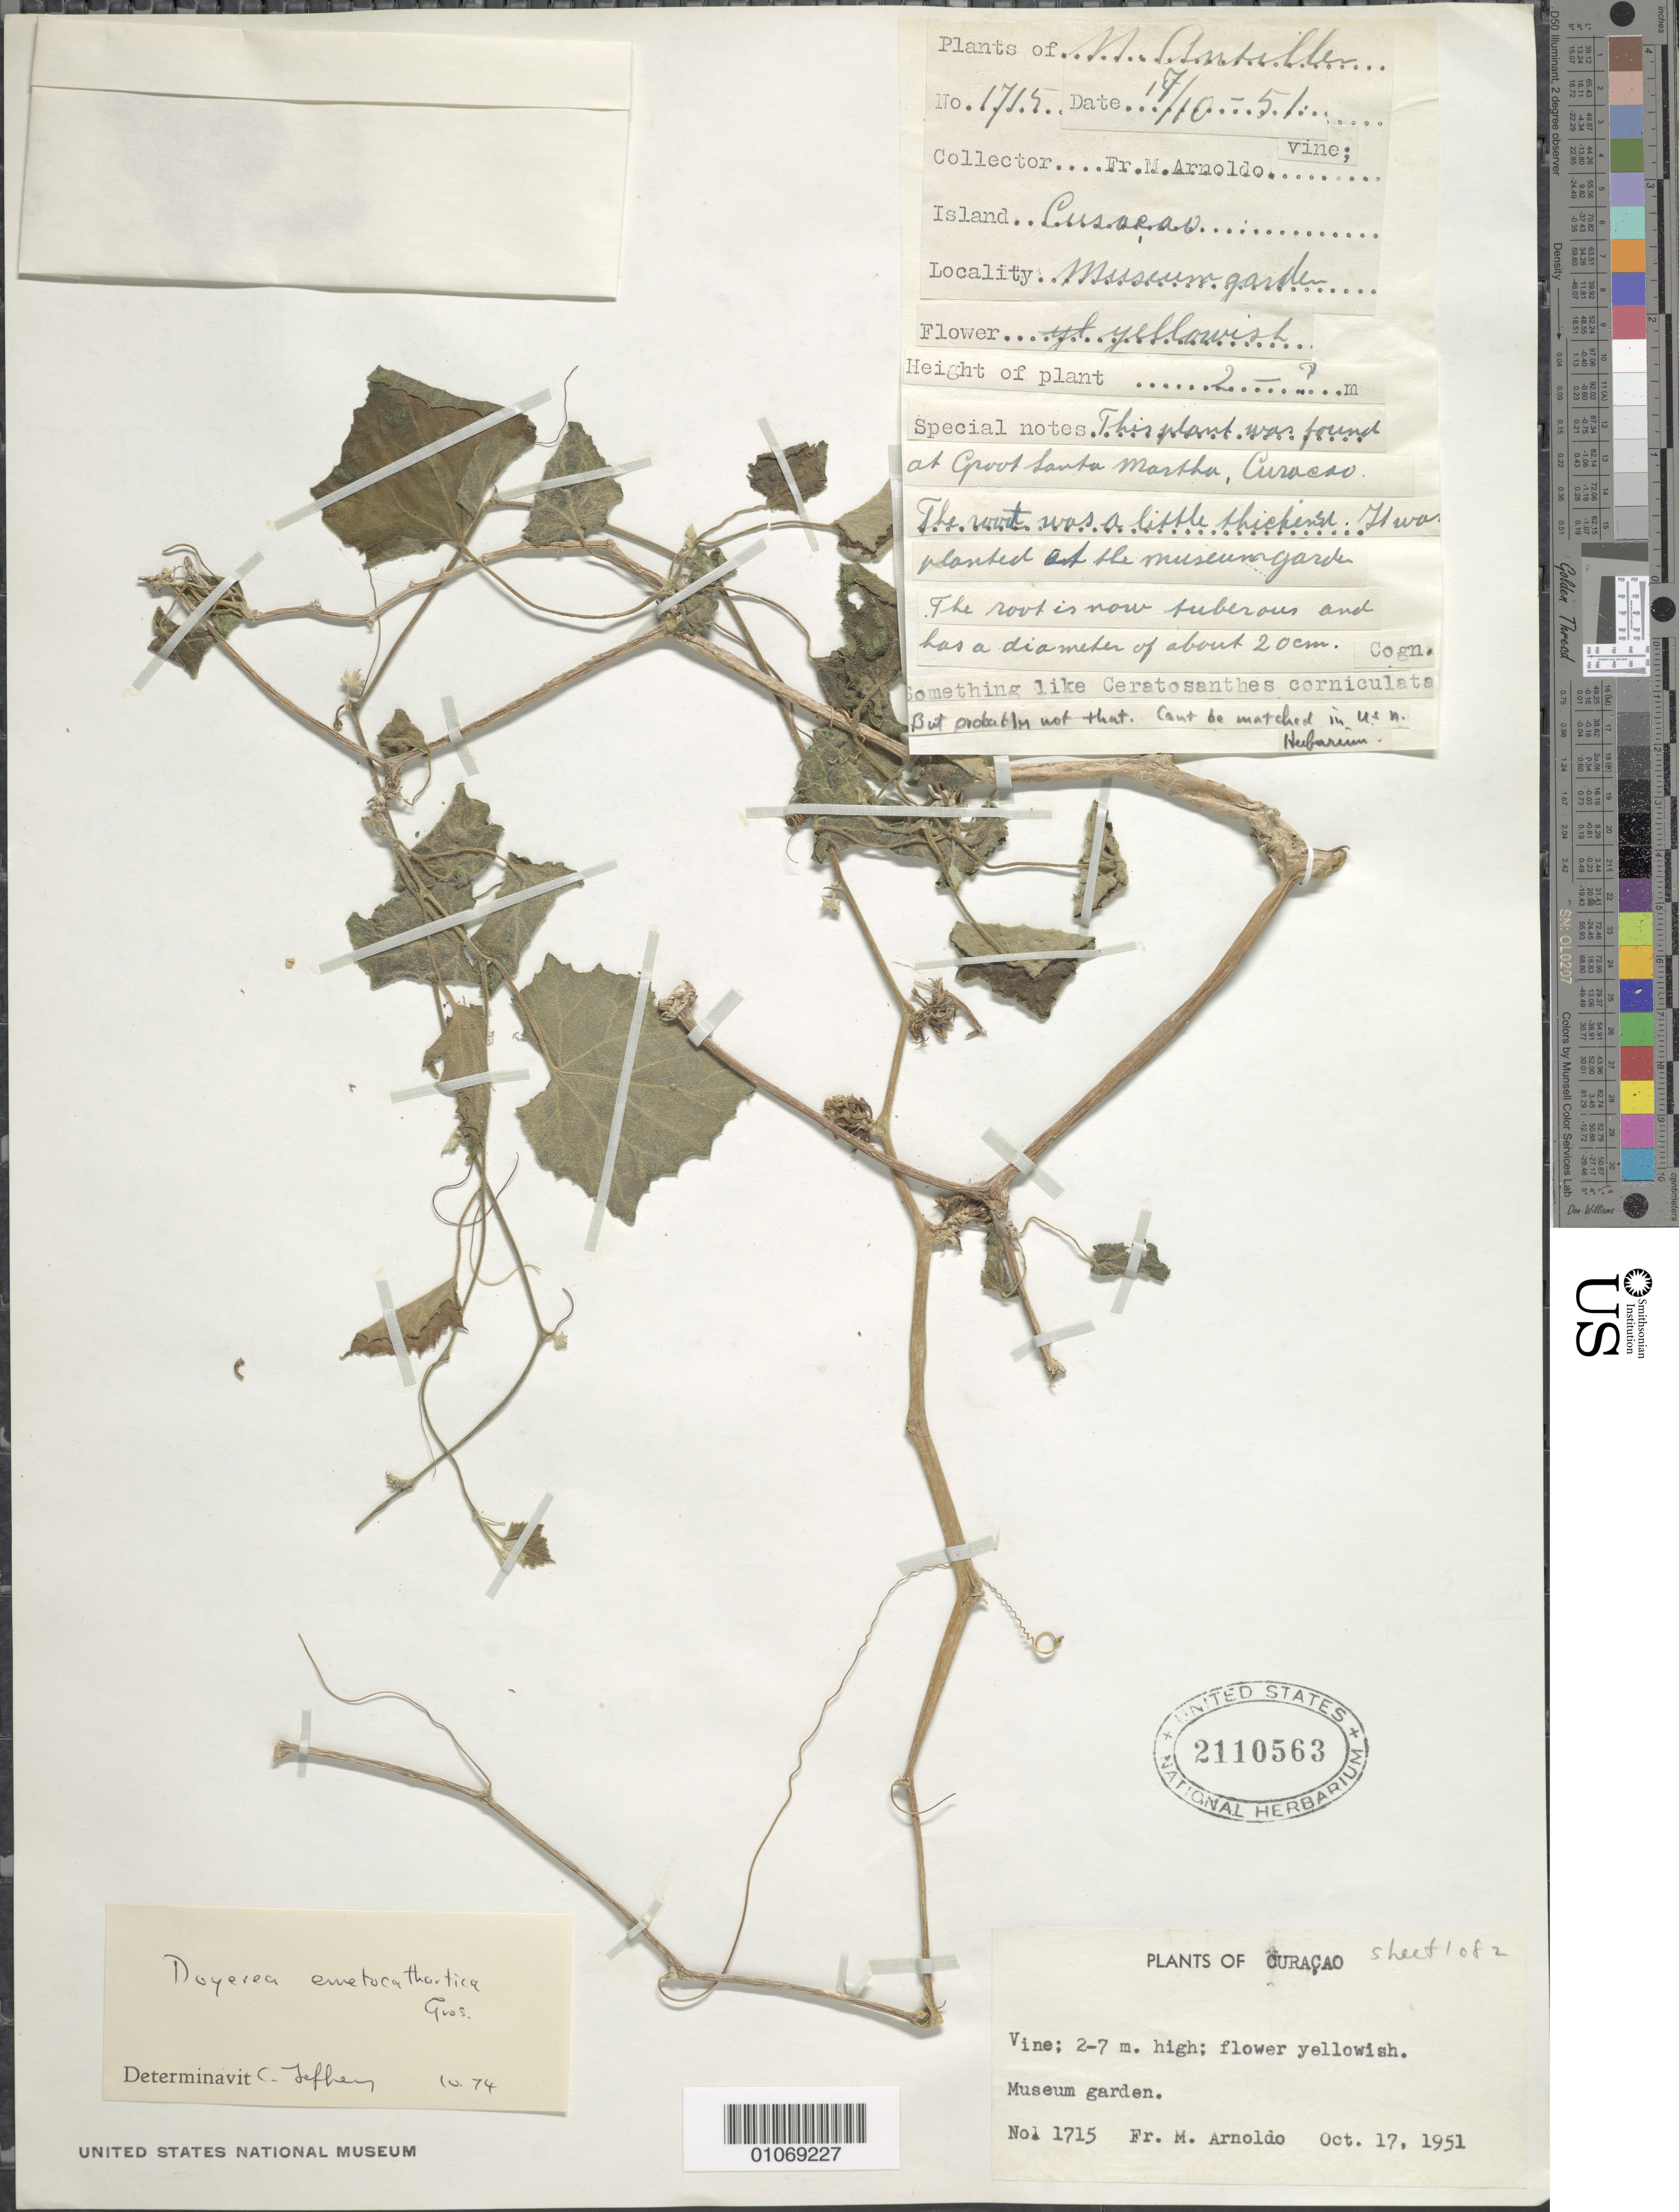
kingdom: Plantae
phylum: Tracheophyta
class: Magnoliopsida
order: Cucurbitales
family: Cucurbitaceae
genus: Doyerea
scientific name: Doyerea emetocathartica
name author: Grousordy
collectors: N. Arnoldo-Broeders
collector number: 1715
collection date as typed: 17 Oct 1951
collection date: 1951-10-17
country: Curaçao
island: Curaçao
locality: Museum garden.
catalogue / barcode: US 2110563